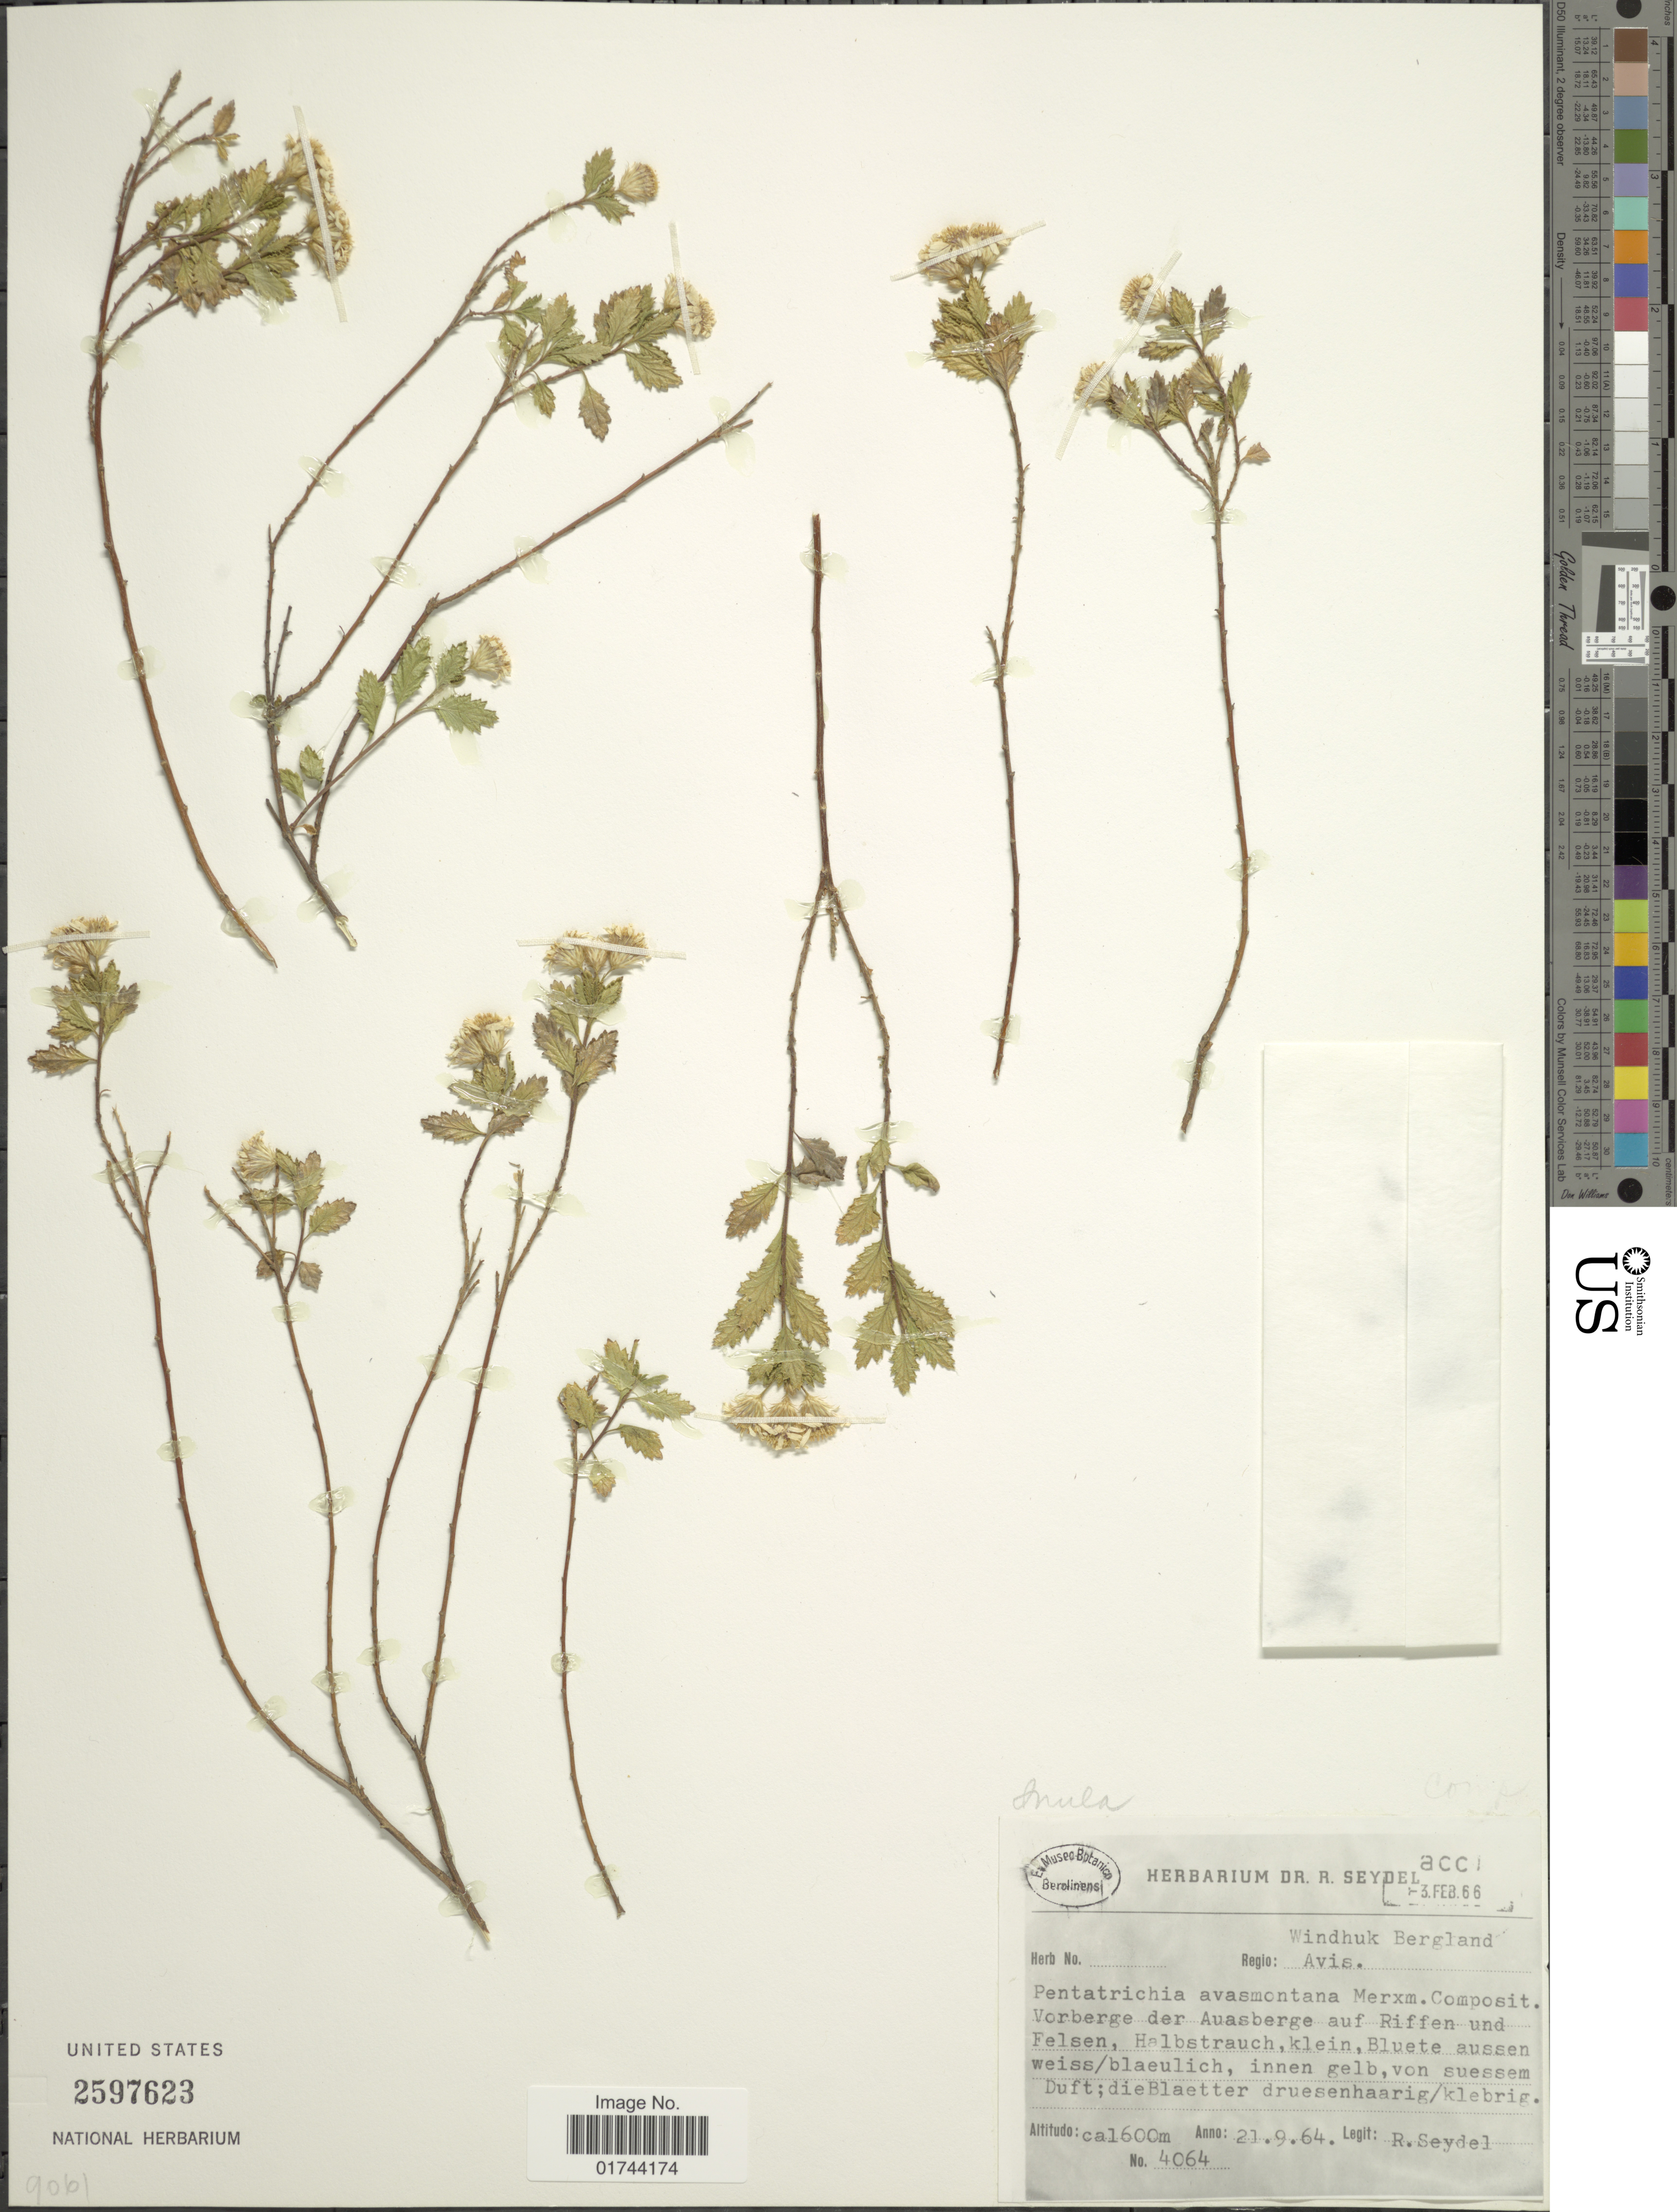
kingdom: Plantae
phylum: Tracheophyta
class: Magnoliopsida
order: Asterales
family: Asteraceae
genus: Inula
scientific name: Inula avasmontana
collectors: R. Seydel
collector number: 4064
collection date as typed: Transcribed d/m/y: 21/9/64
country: Namibia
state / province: Khomas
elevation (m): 1600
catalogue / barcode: US 2597623